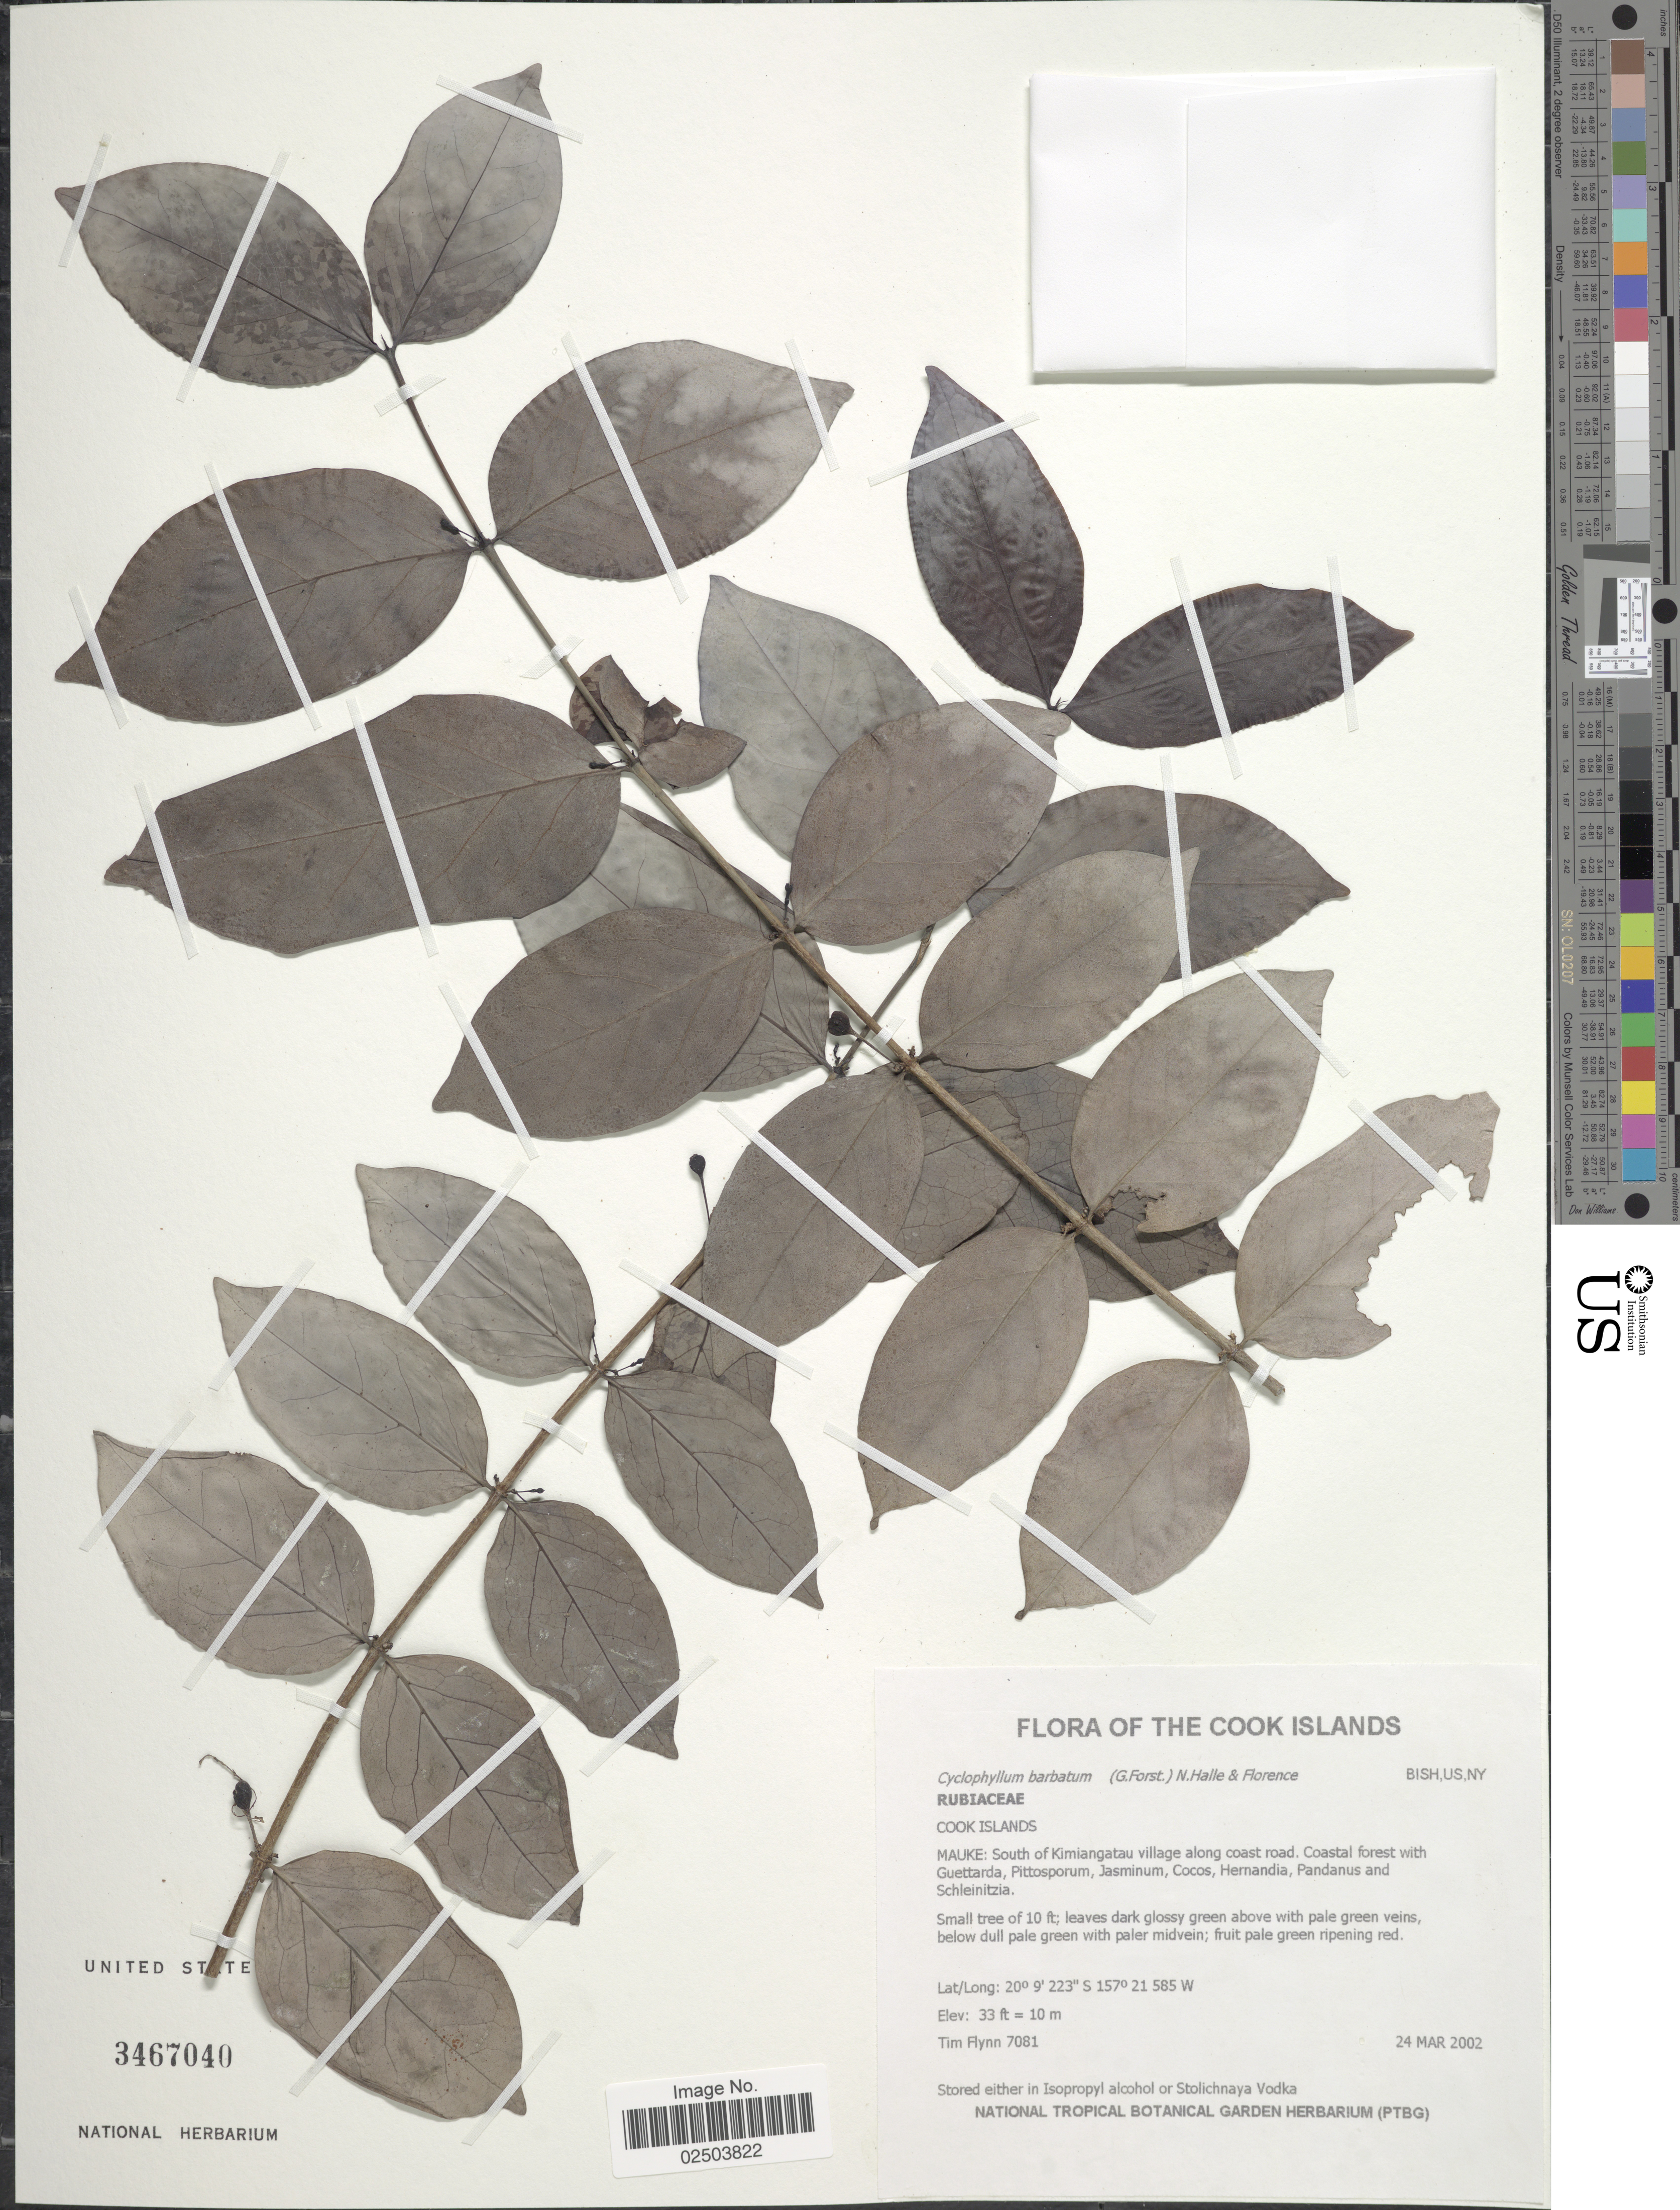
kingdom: Plantae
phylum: Tracheophyta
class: Magnoliopsida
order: Gentianales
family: Rubiaceae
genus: Cyclophyllum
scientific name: Cyclophyllum barbatum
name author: (G. Forst.) N. Hallé & J. Florence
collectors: T. W. Flynn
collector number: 7081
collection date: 2002-03-24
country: Cook Islands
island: Mauke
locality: South of Kimiangatau village along coast road.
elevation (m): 10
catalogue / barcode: US 3467040